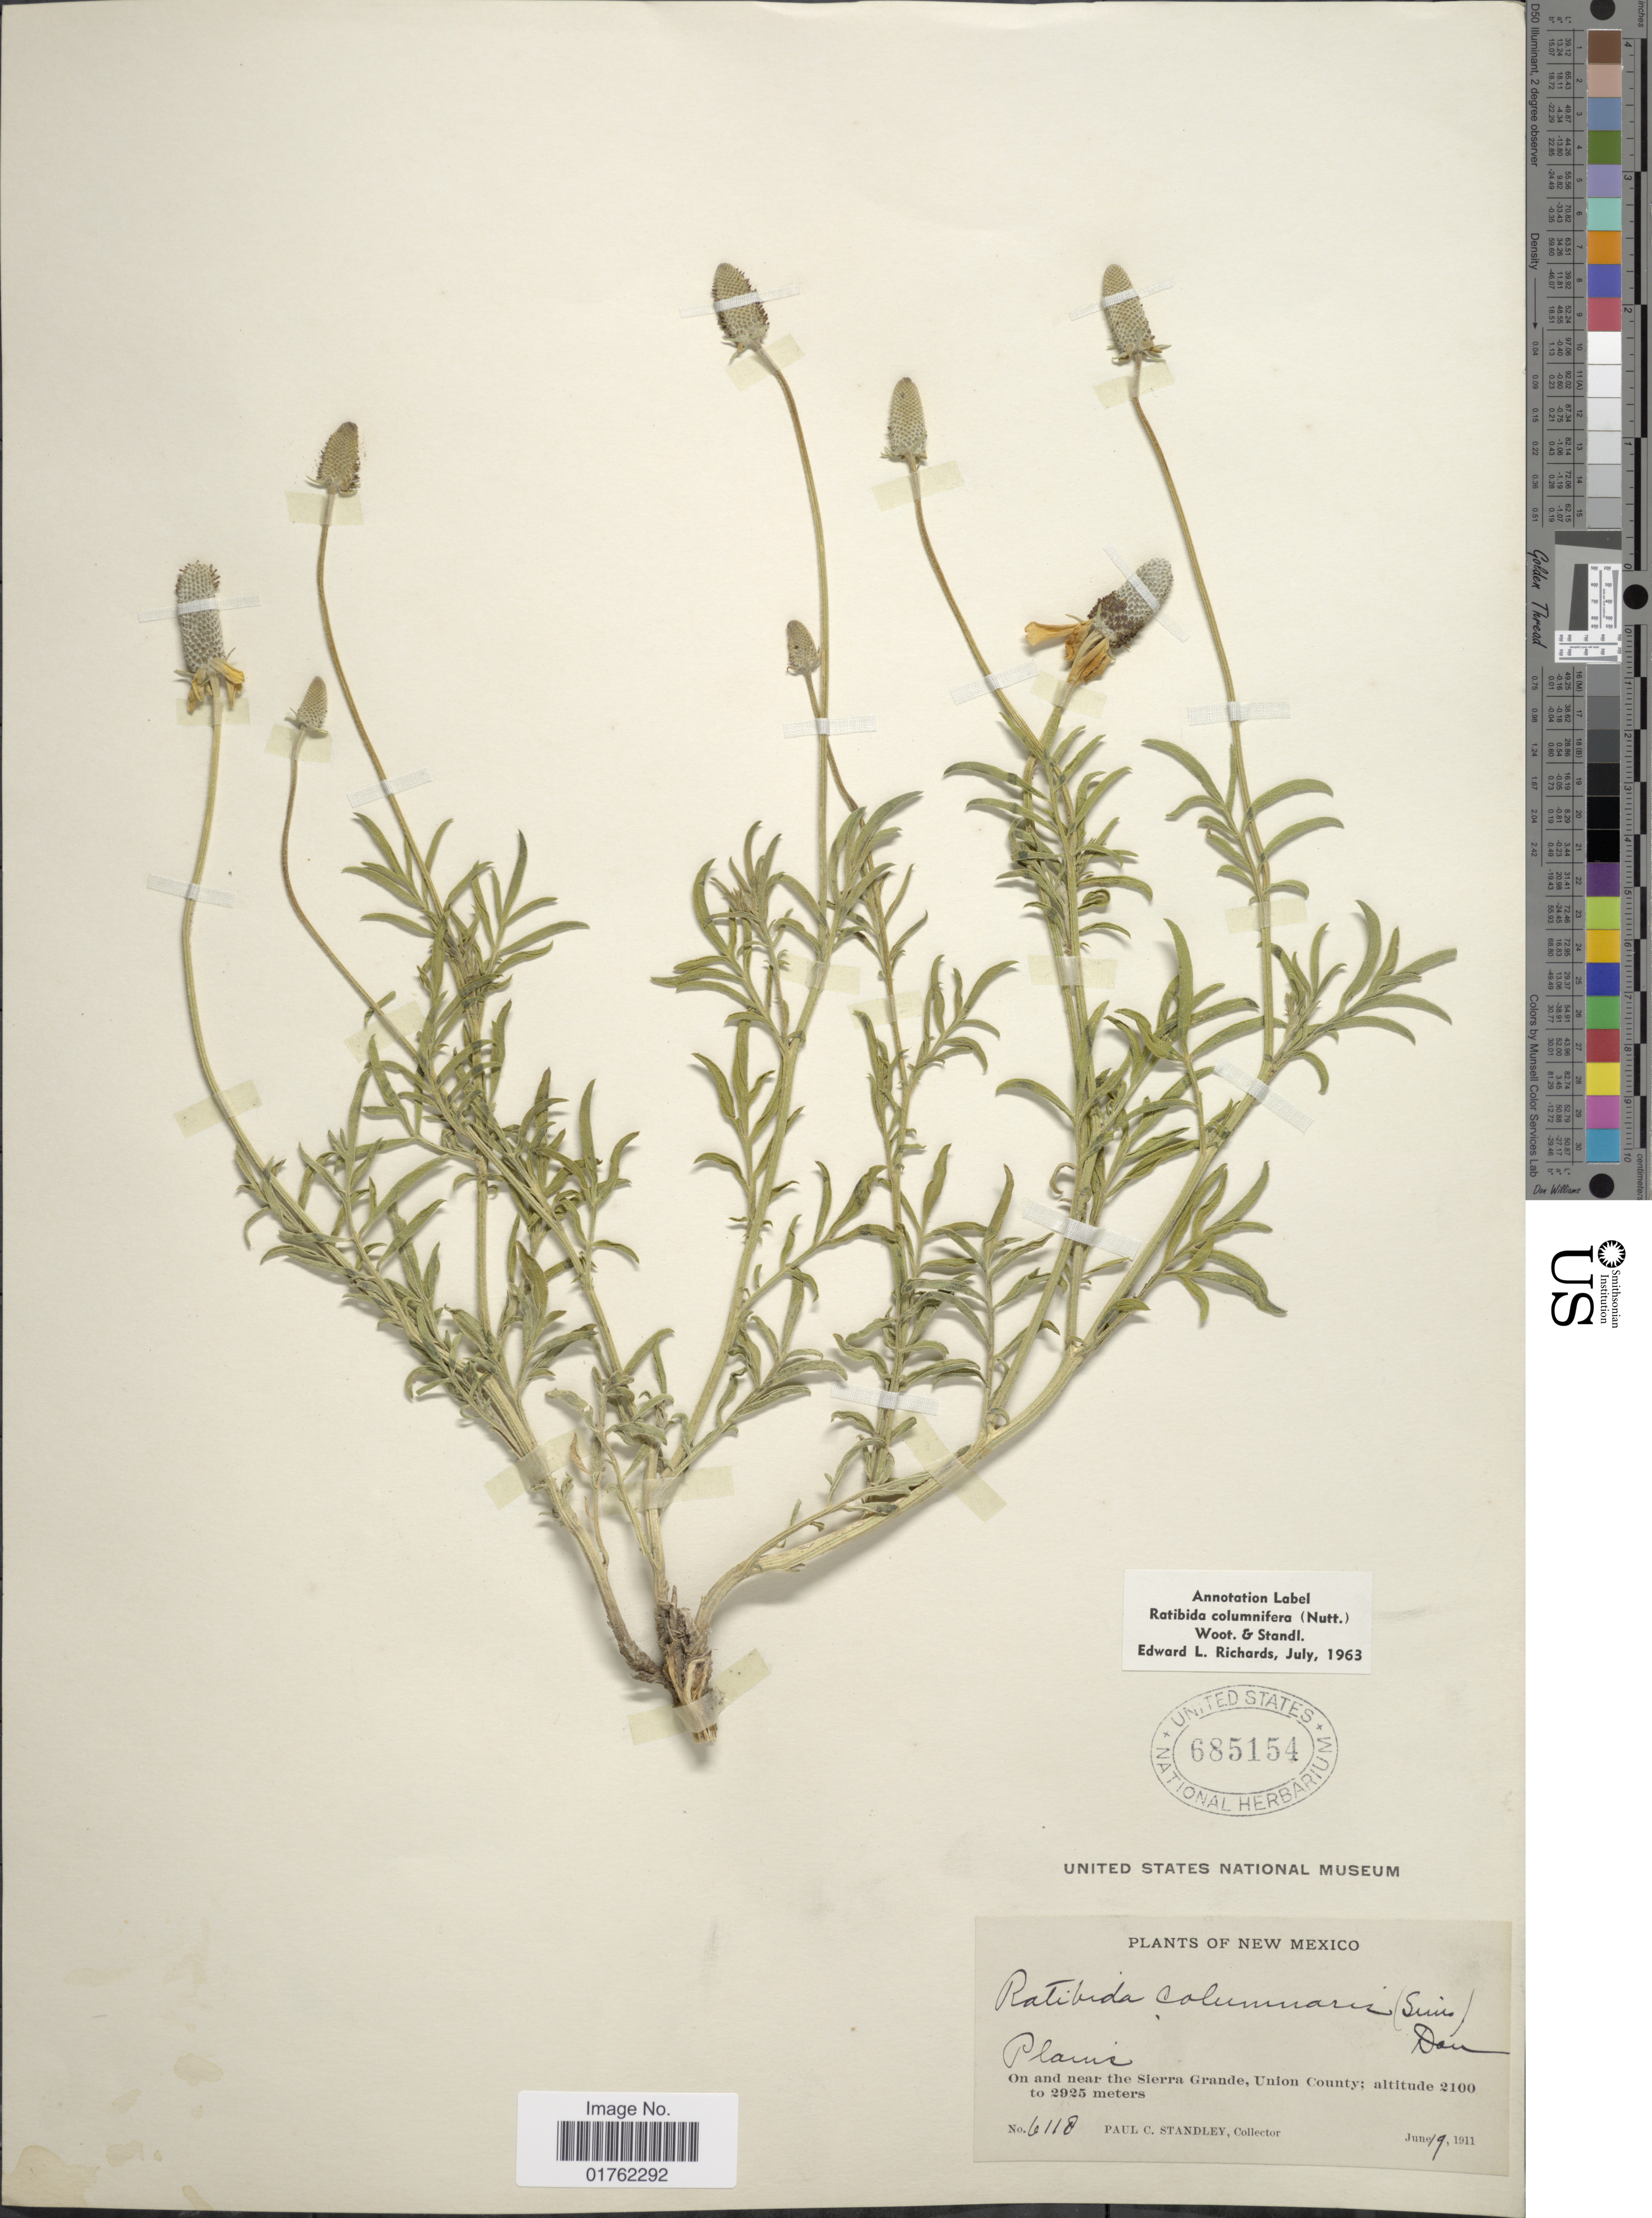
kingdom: Plantae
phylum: Tracheophyta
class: Magnoliopsida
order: Asterales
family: Asteraceae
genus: Ratibida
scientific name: Ratibida columnaris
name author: (Pursh) D. Don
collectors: P. C. Standley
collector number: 6118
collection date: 1911-06-19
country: United States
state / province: New Mexico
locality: On and near the Sierra Grande, Union County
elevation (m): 2100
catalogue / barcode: US 685154